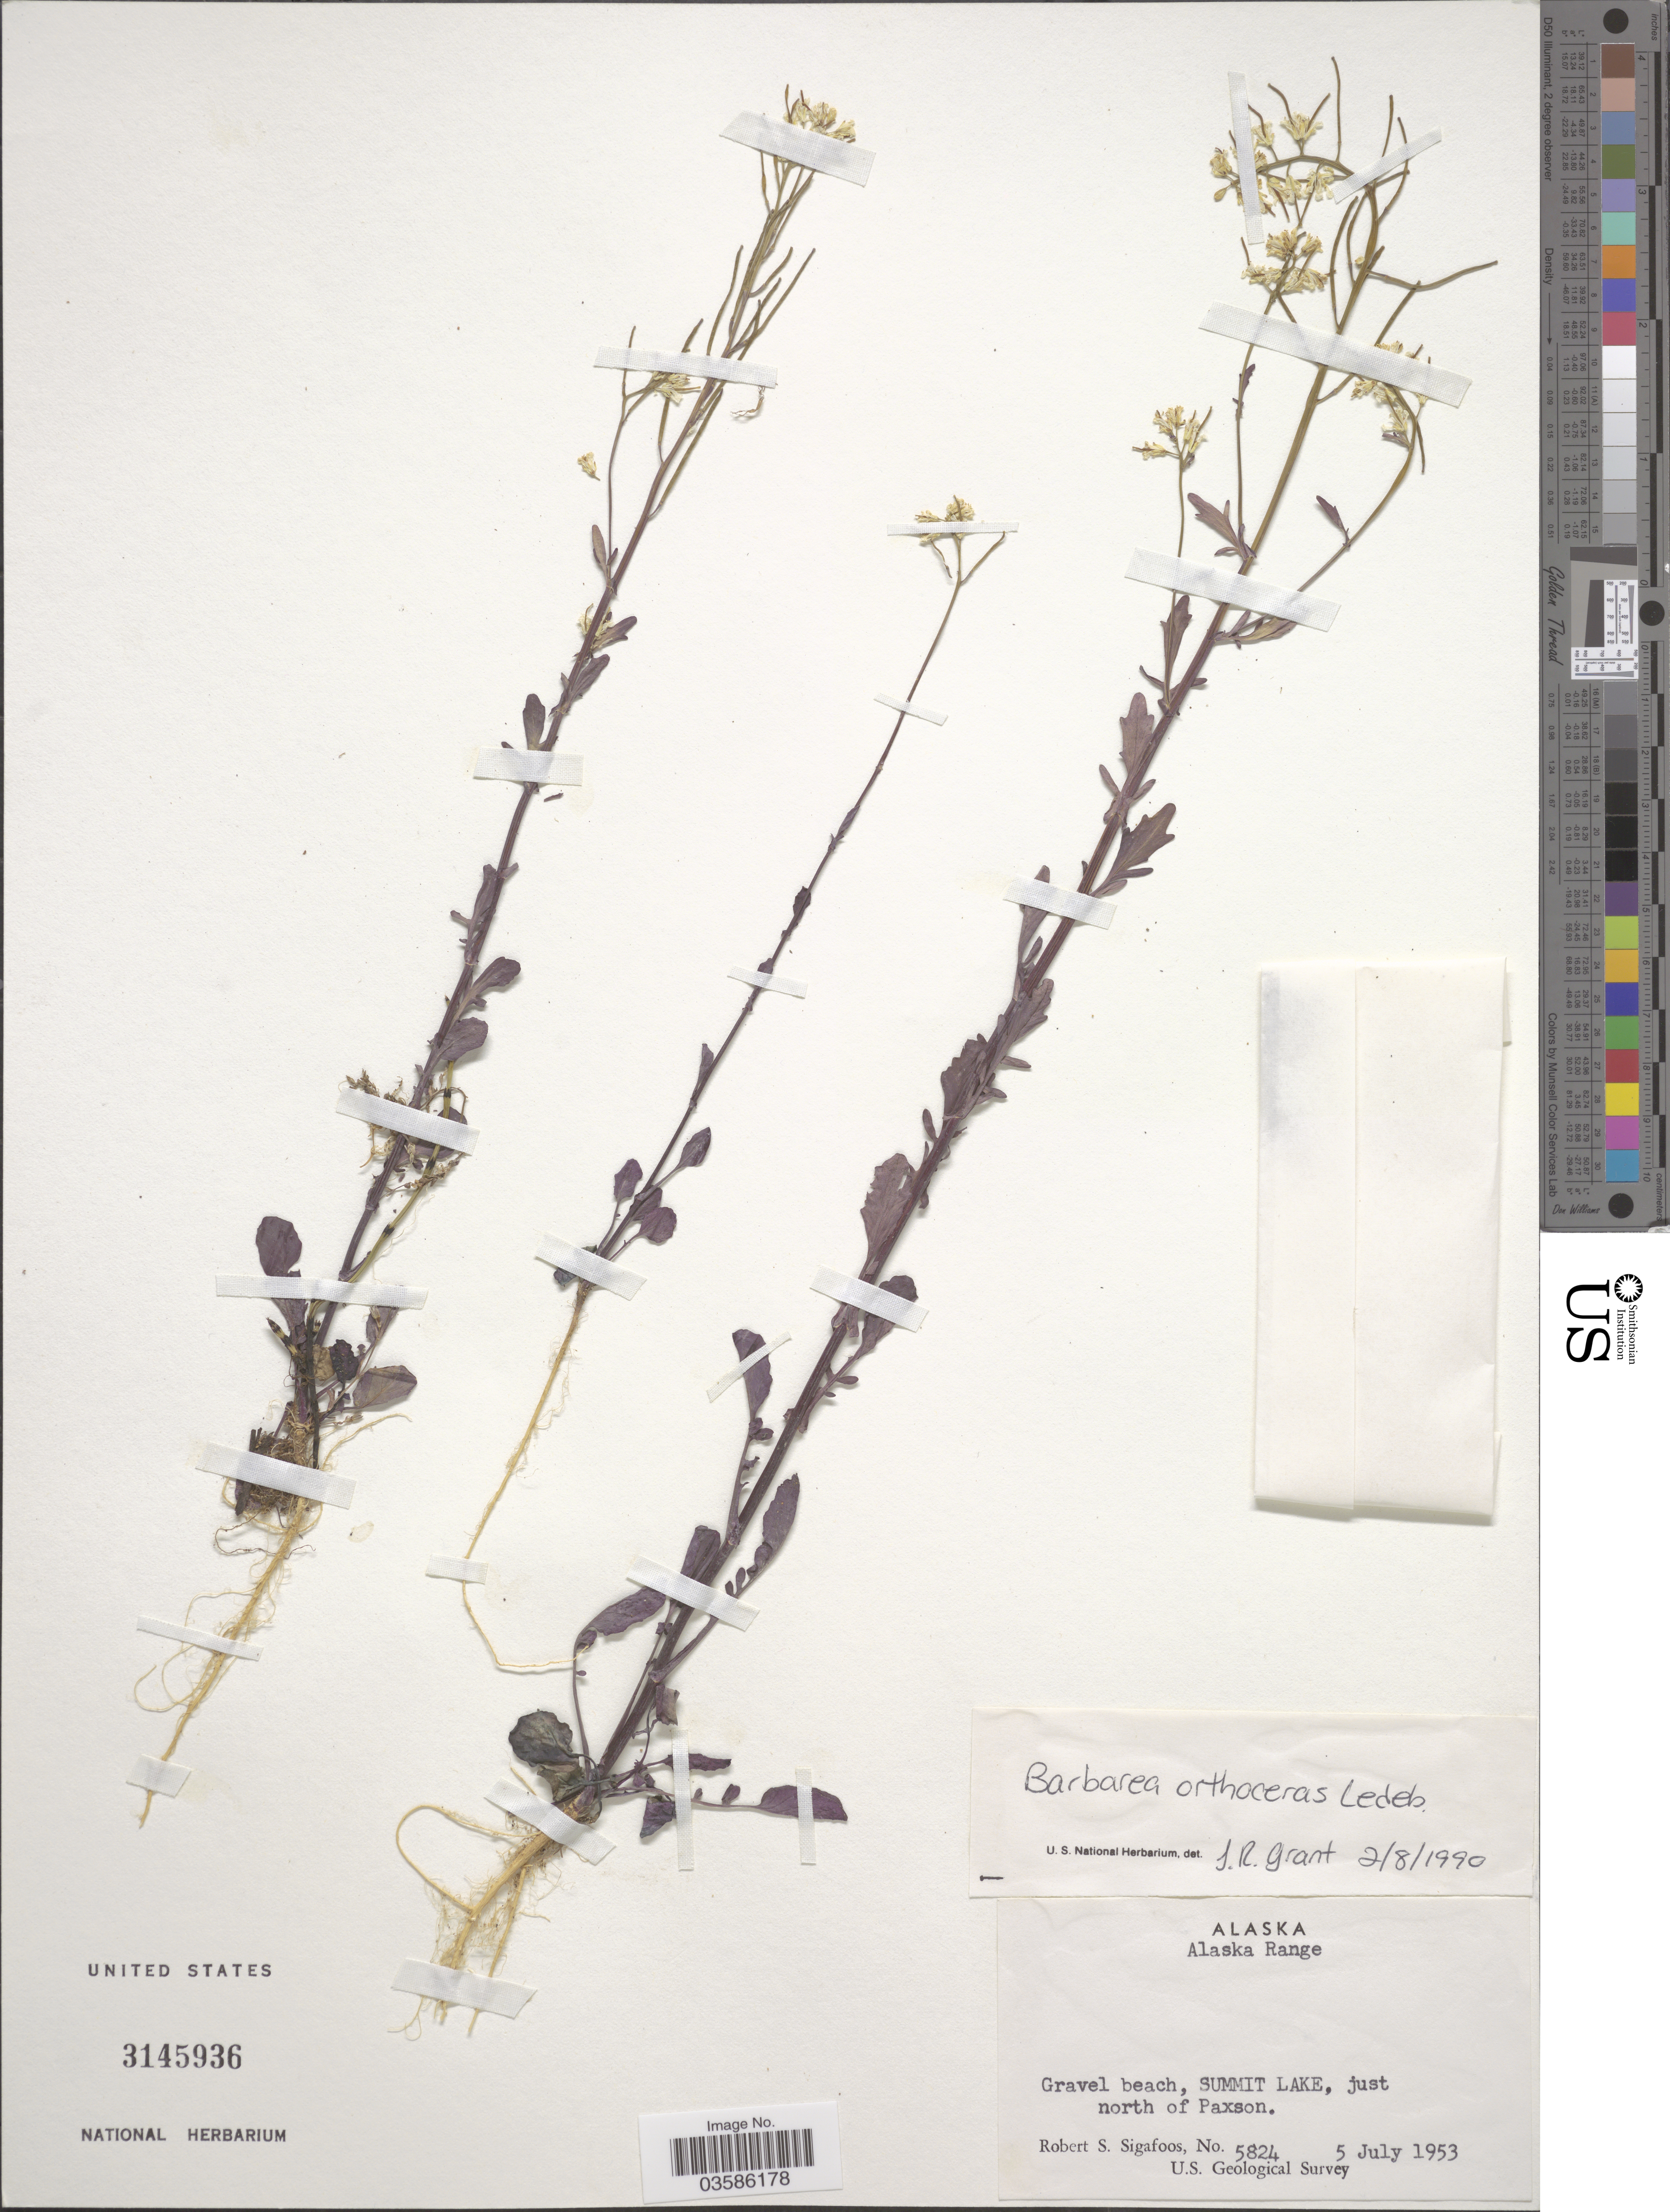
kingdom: Plantae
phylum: Tracheophyta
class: Magnoliopsida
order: Brassicales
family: Brassicaceae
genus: Barbarea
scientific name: Barbarea orthoceras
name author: Ledeb.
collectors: R. Sigafoos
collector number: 5824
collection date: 1953-07-05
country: United States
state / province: Alaska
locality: Alaska Range. Summit Lake, just north of Paxson.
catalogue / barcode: US 3145936